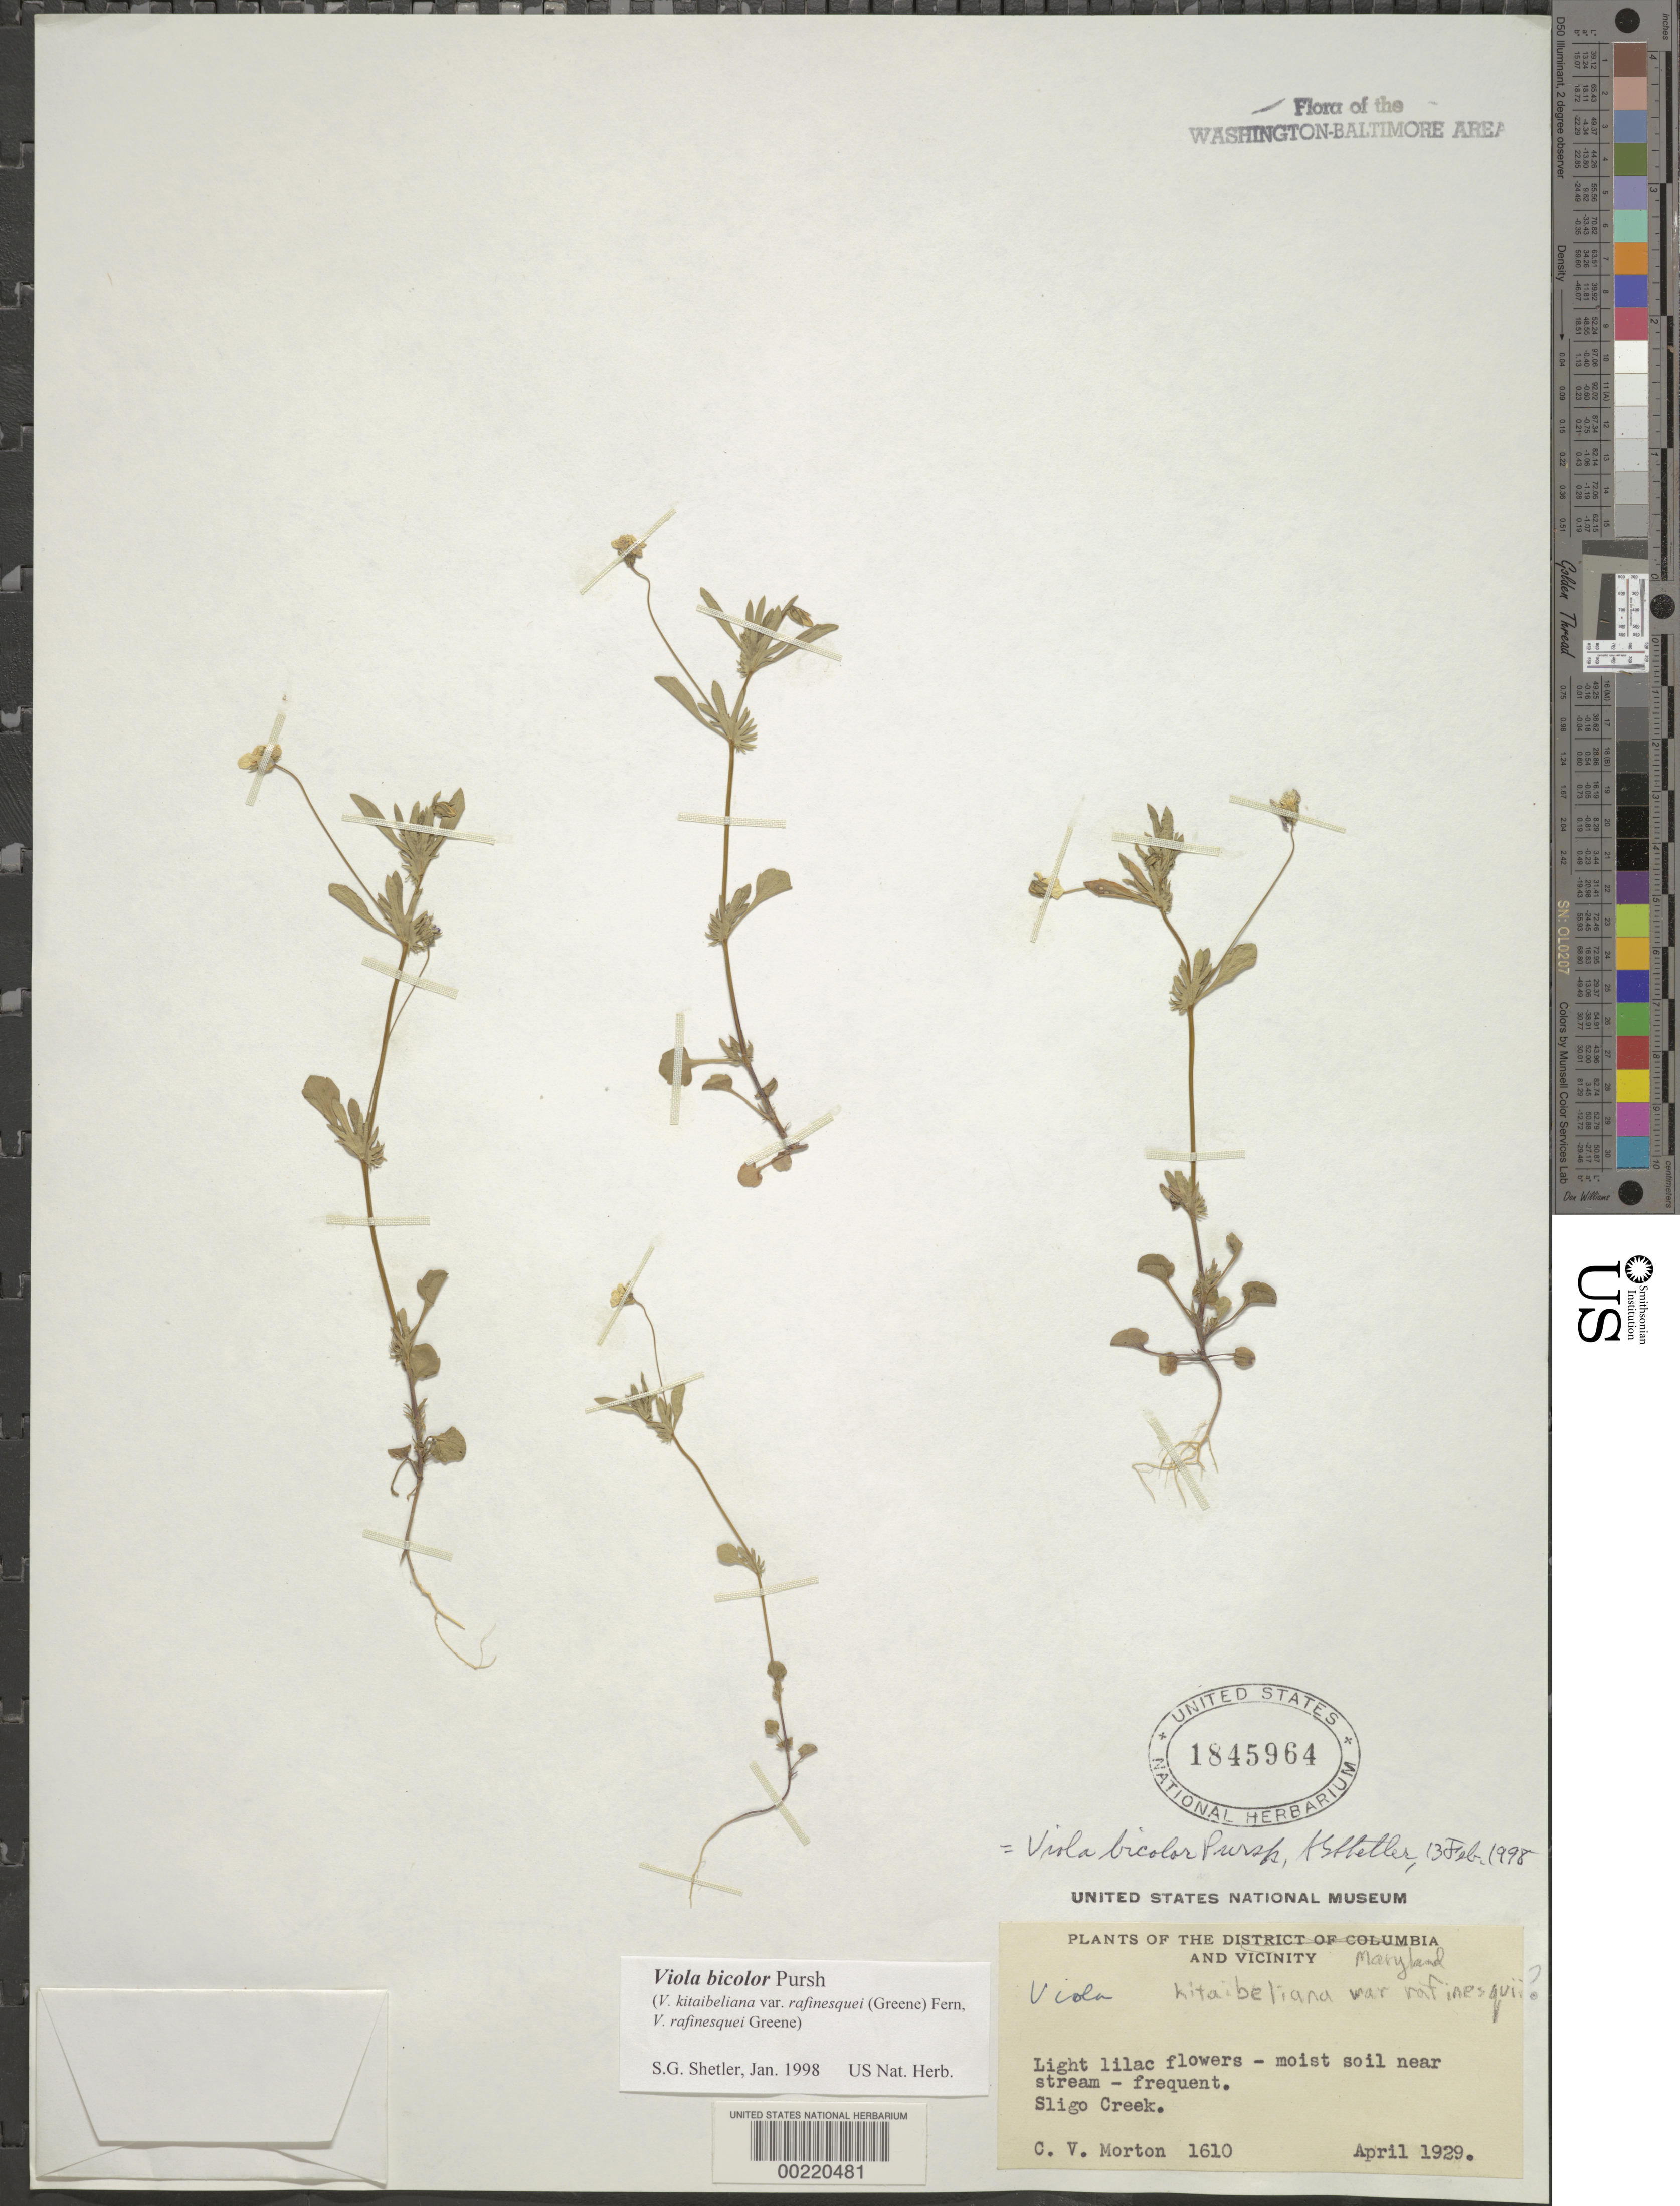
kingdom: Plantae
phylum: Tracheophyta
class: Magnoliopsida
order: Malpighiales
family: Violaceae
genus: Viola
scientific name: Viola bicolor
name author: Pursh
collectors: C. V. Morton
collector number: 1610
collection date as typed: Apr 1929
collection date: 1929-04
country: United States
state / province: Maryland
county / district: Montgomery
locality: Sligo Creek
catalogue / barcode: US 1845964